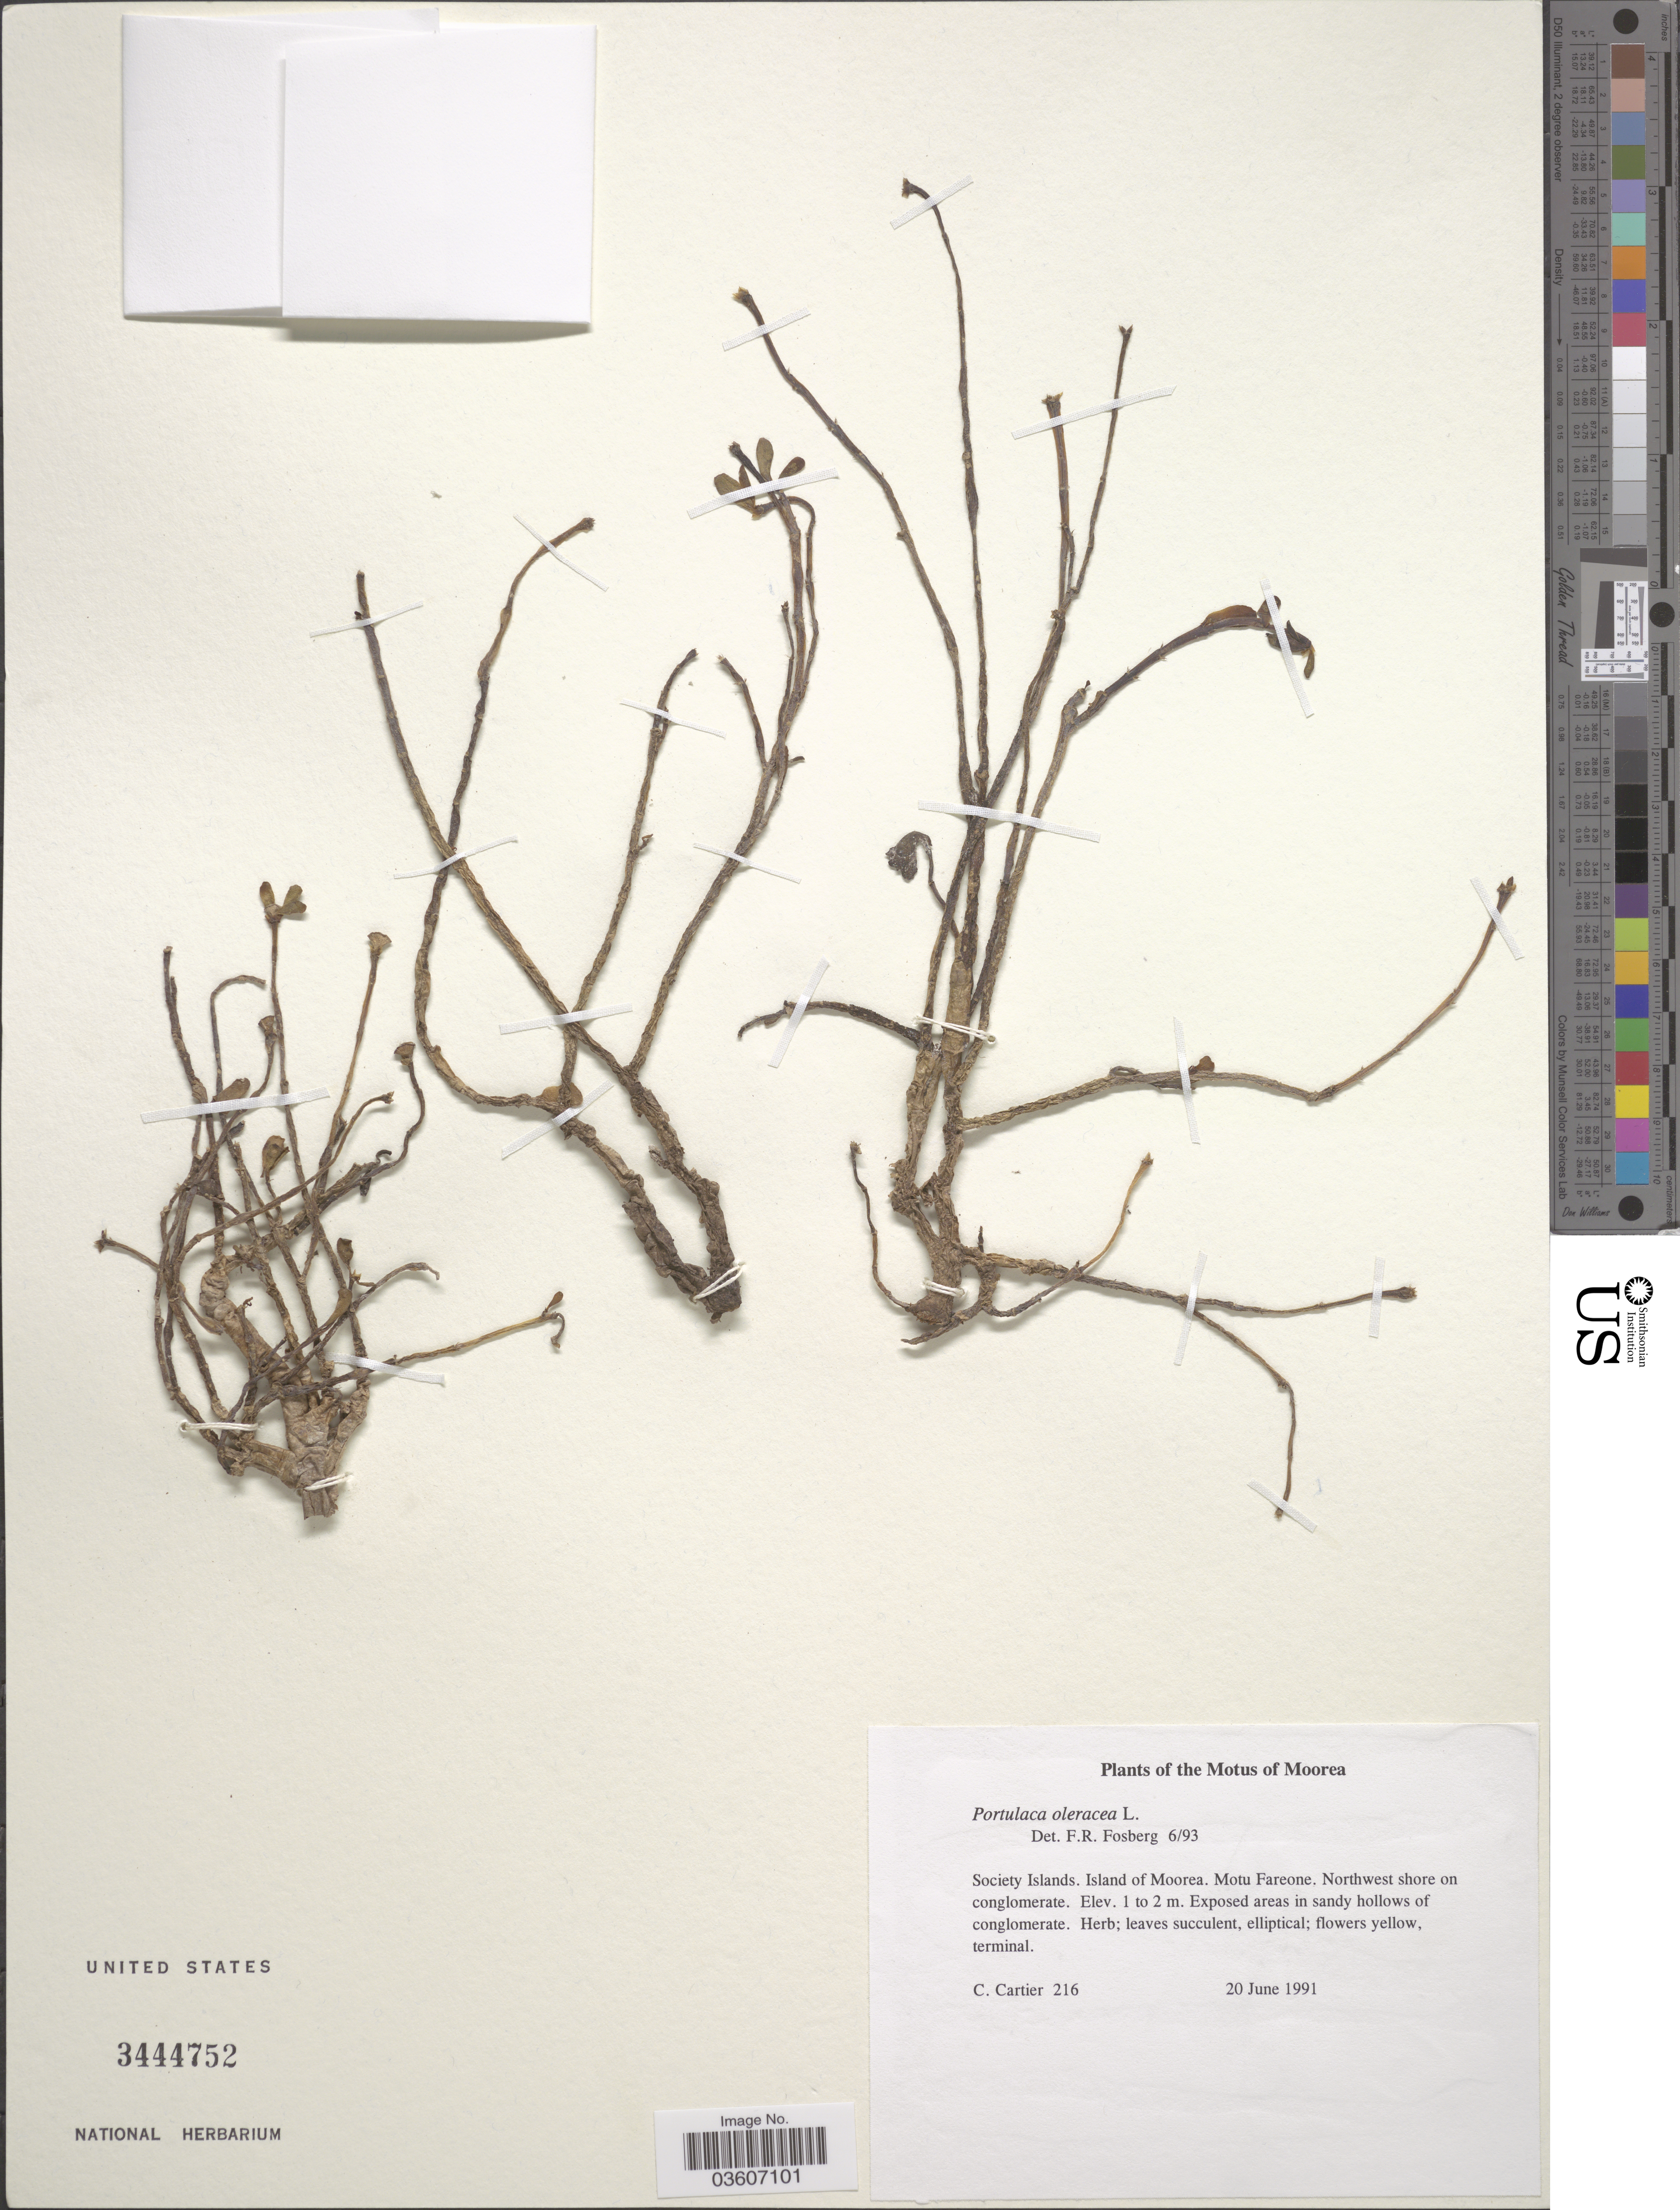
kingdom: Plantae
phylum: Tracheophyta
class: Magnoliopsida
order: Caryophyllales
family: Portulacaceae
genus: Portulaca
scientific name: Portulaca oleracea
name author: L.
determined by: Fosberg, F. R.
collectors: C. Cartier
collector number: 216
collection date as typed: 20 Jun 1991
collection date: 1991-06-20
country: French Polynesia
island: Moorea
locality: Northwest shore on beach, Fareone [Society Is.]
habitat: Exposed areas in sandy hollows of conglomerate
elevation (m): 1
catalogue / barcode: US 3444752